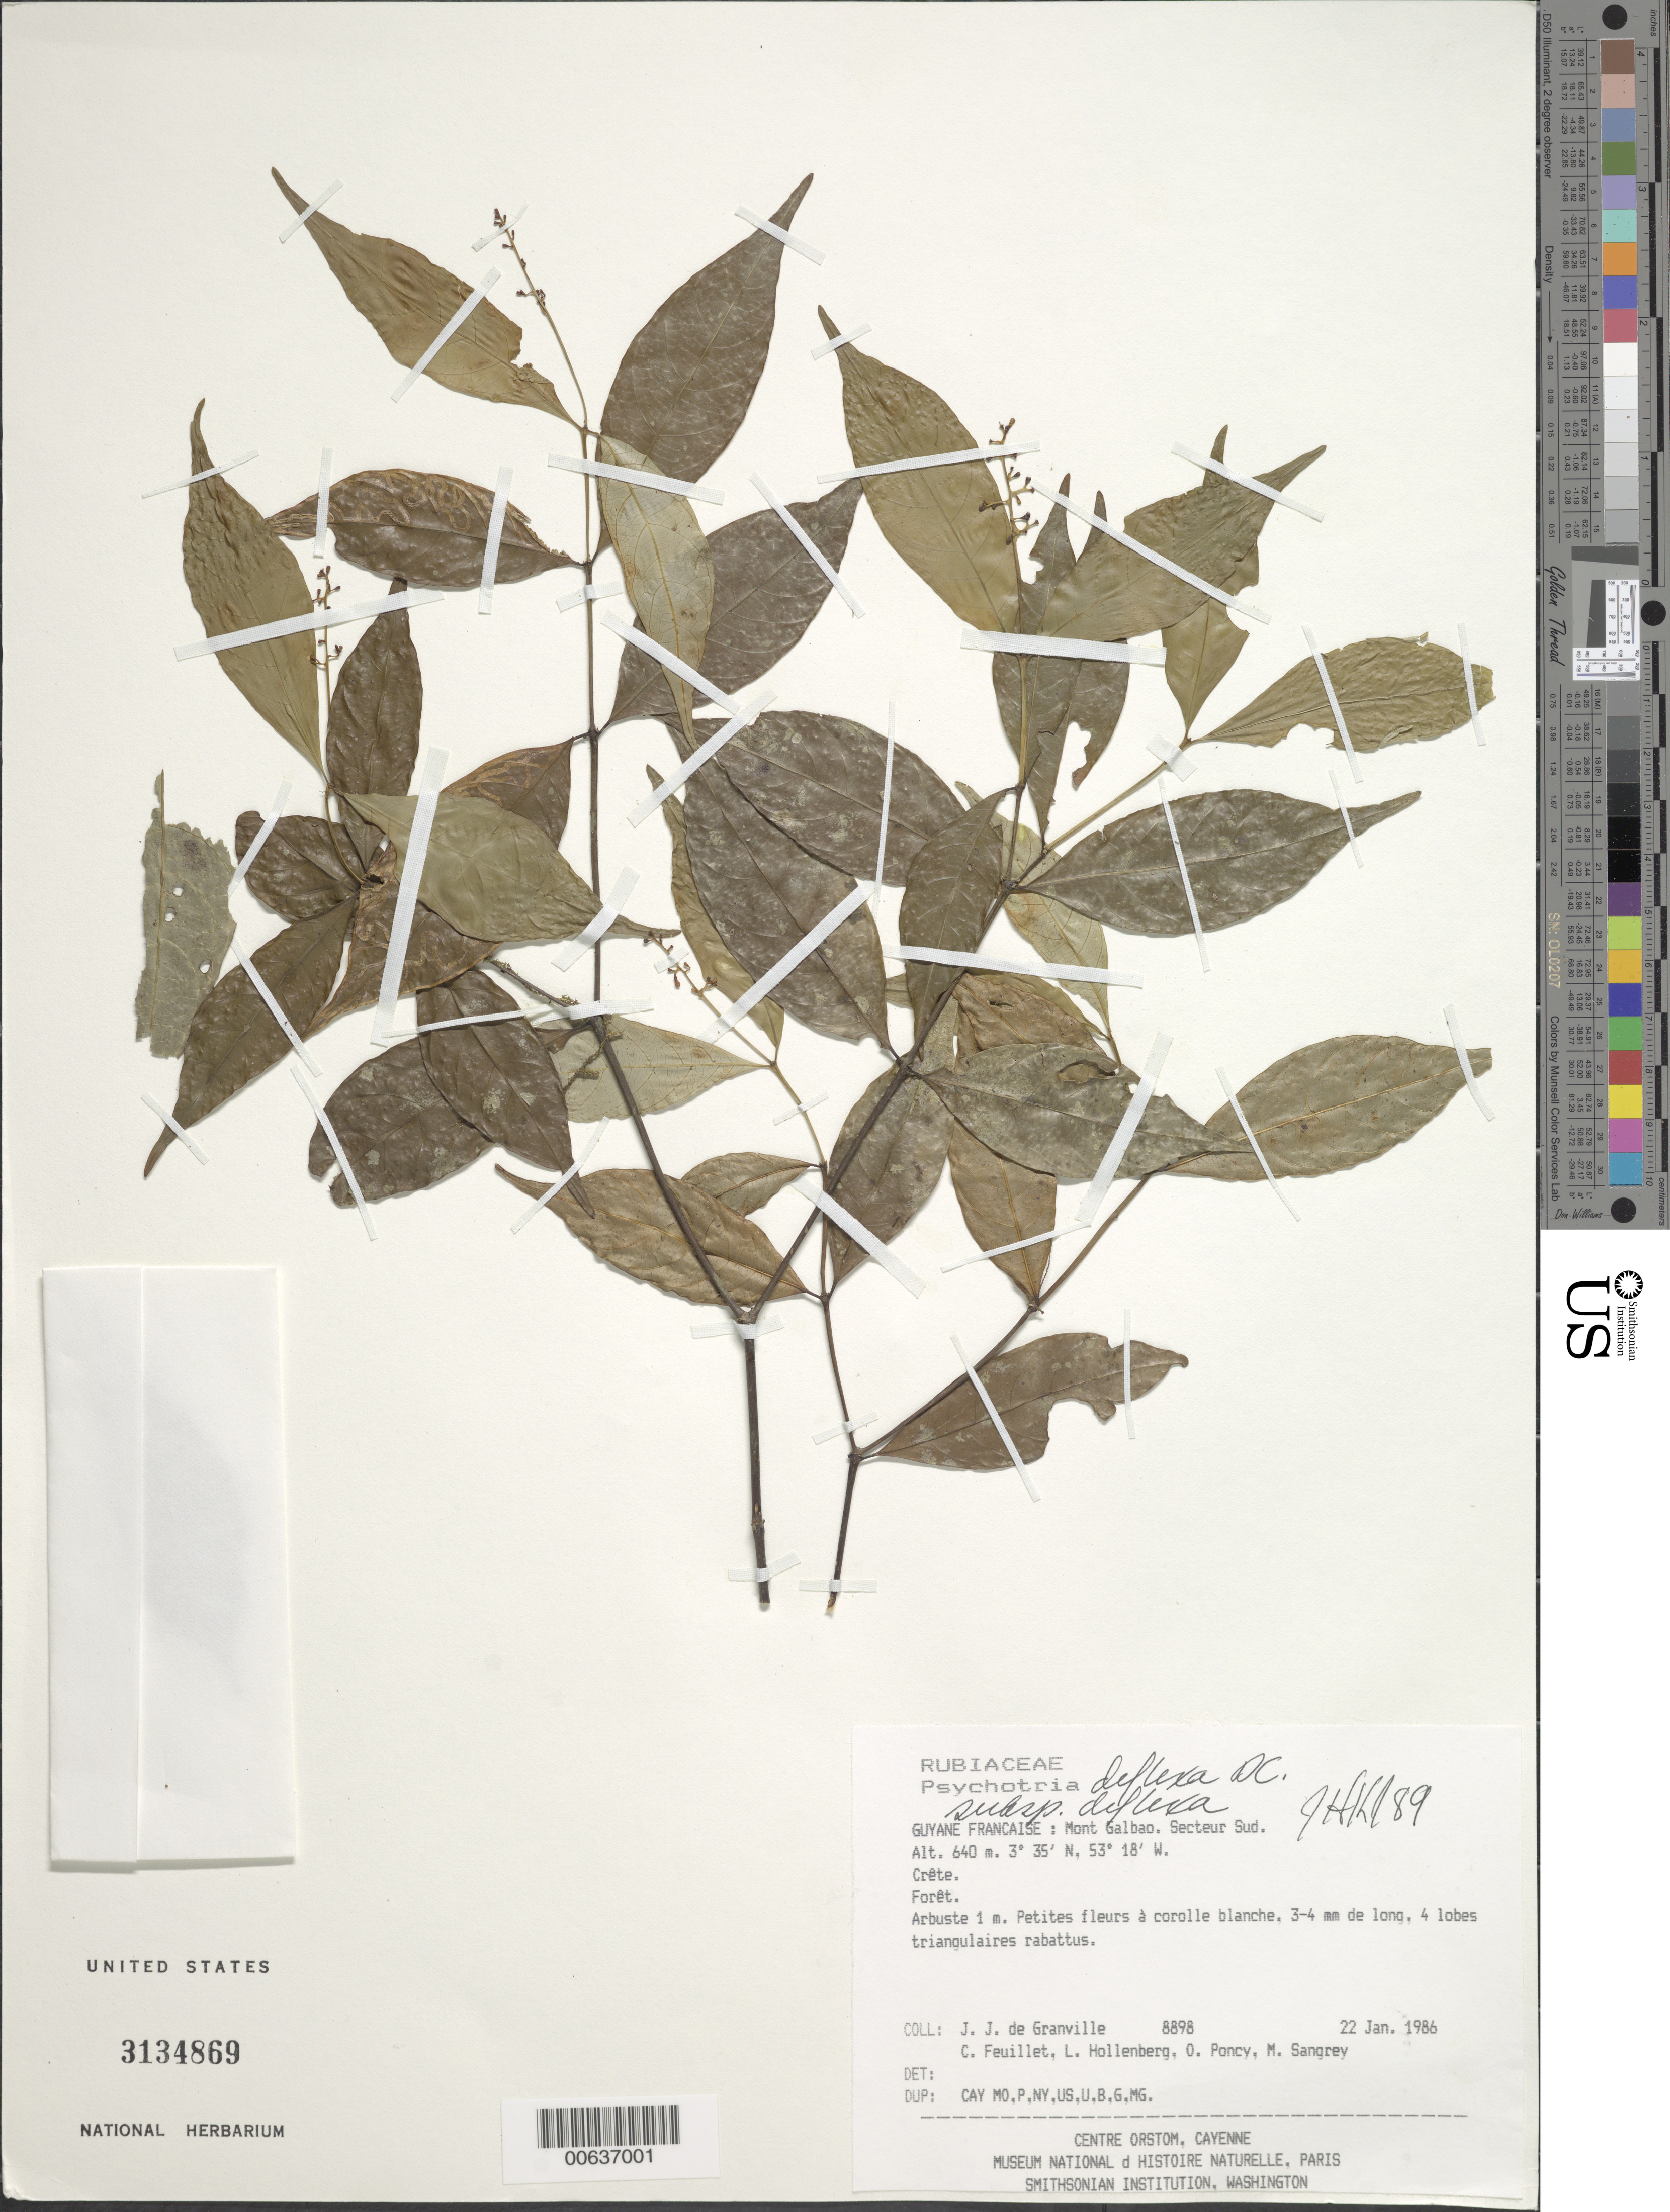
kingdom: Plantae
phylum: Tracheophyta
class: Magnoliopsida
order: Gentianales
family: Rubiaceae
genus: Palicourea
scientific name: Palicourea deflexa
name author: (DC.) Borhidi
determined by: Kirkbride, J. H., Jr.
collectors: J.-J. de Granville, C. Feuillet, L. Hollenberg, O. Poncy & M. S. Sangrey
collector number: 8898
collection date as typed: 22-Jan-86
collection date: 1986-01-22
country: French Guiana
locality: Mont Galbao. Secteur Sud. Crête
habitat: Forêt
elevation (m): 640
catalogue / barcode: US 3134869